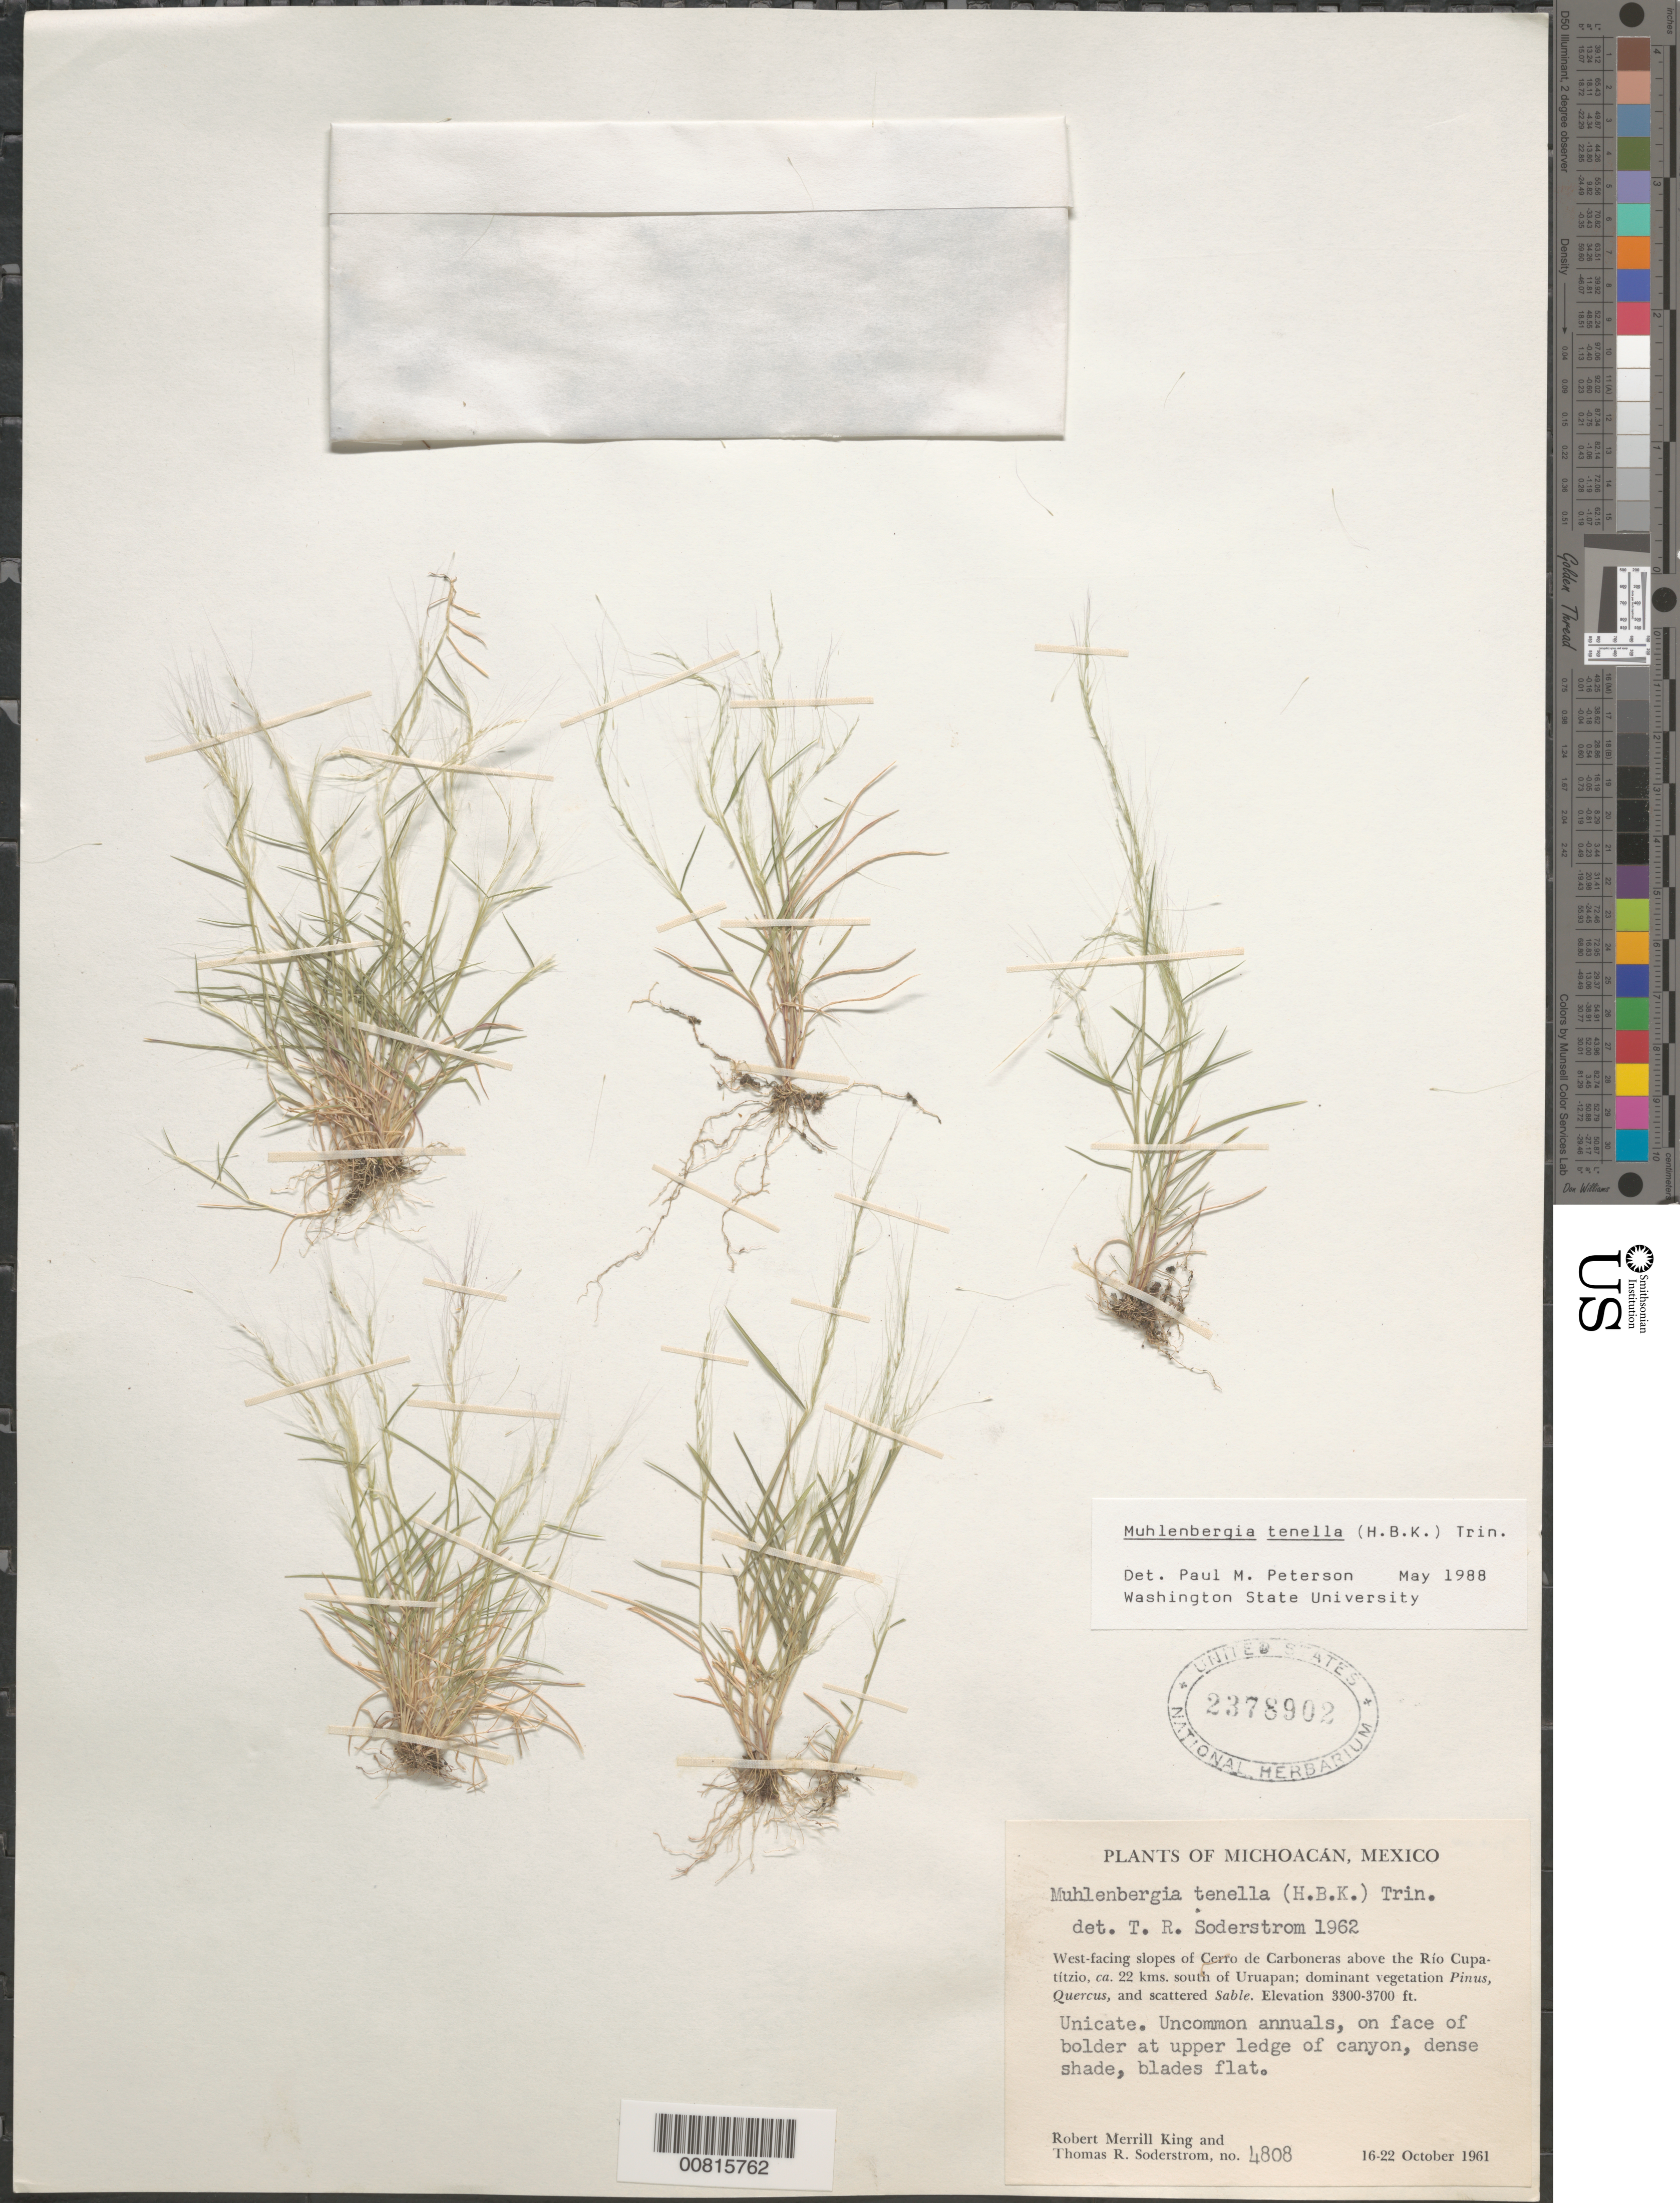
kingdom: Plantae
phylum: Tracheophyta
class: Liliopsida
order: Poales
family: Poaceae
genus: Muhlenbergia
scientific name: Muhlenbergia tenella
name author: (Kunth) Trin.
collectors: R. M. King & T. R. Soderstrom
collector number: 4808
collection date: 1961-10-16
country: Mexico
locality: Cerro de Carboneras above the Rio Cupatitzio, 22 km S of Uruapan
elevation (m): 1128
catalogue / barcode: US 2378902